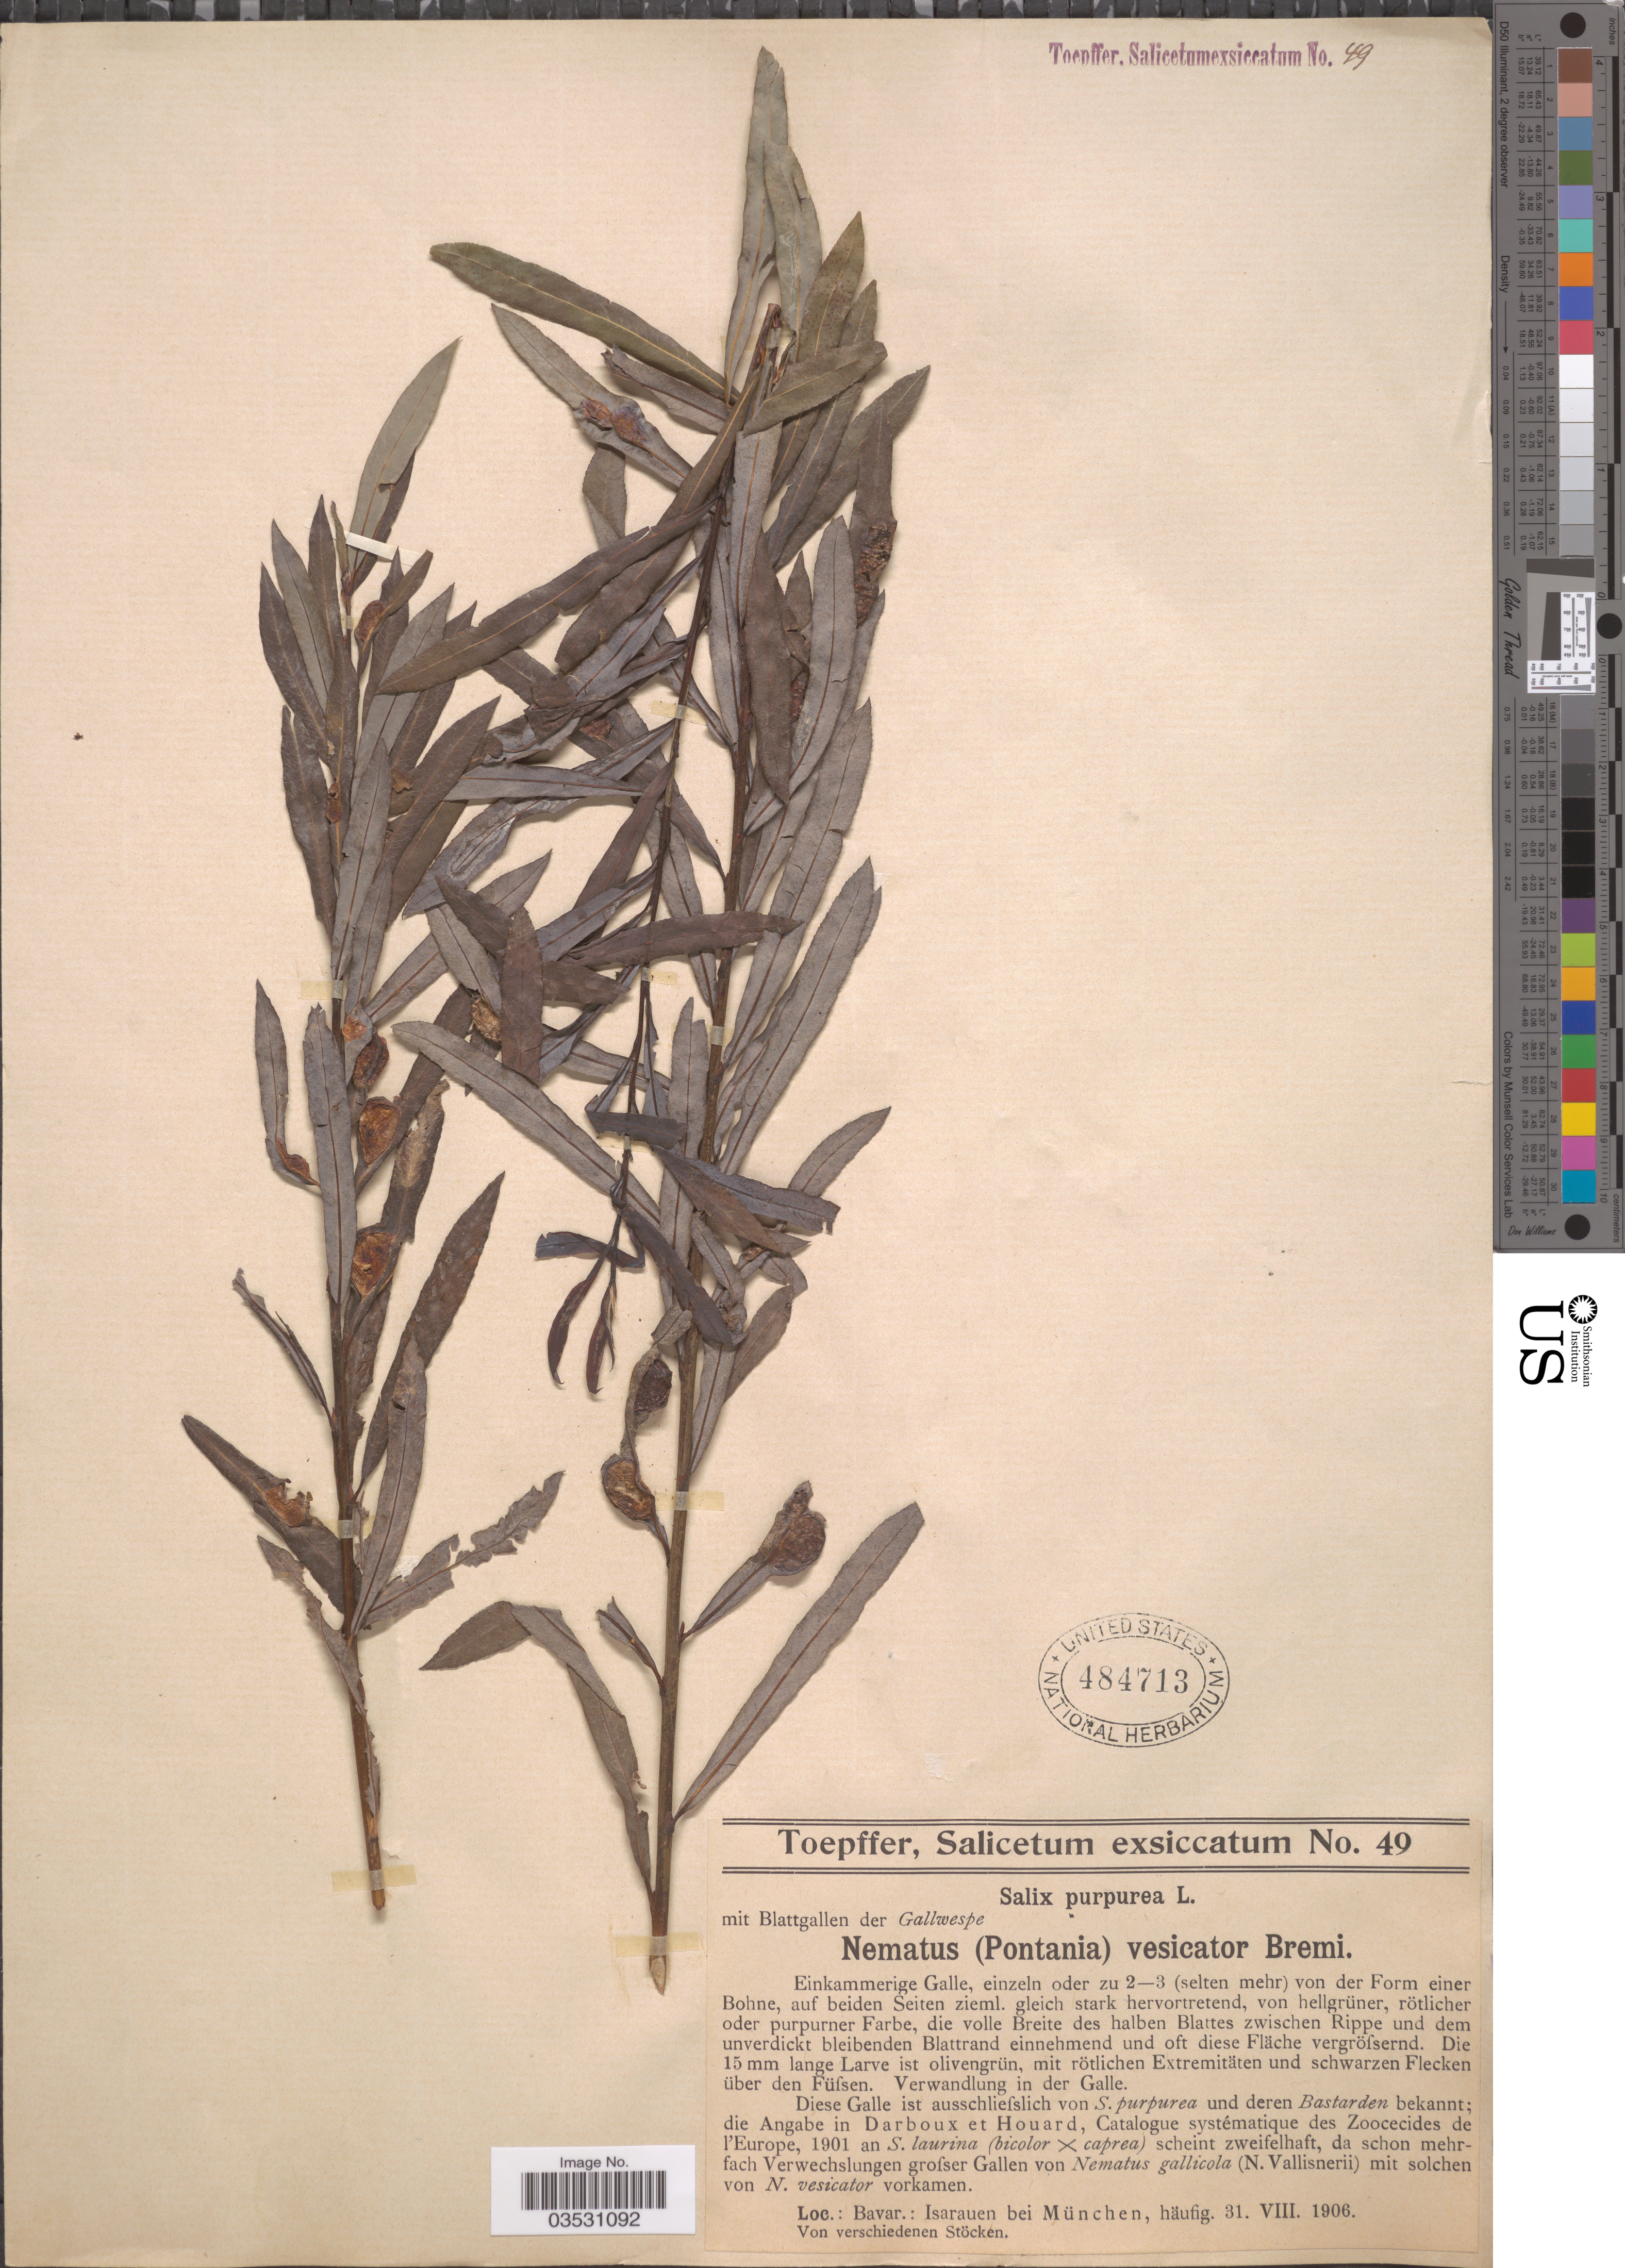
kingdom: Plantae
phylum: Tracheophyta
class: Magnoliopsida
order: Malpighiales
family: Salicaceae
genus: Salix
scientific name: Salix purpurea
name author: L.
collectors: A. Toepffer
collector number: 49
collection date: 1906-08-31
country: Germany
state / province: Bayern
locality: Bavar.: Isarauen bei München, häufig.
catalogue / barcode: US 484713